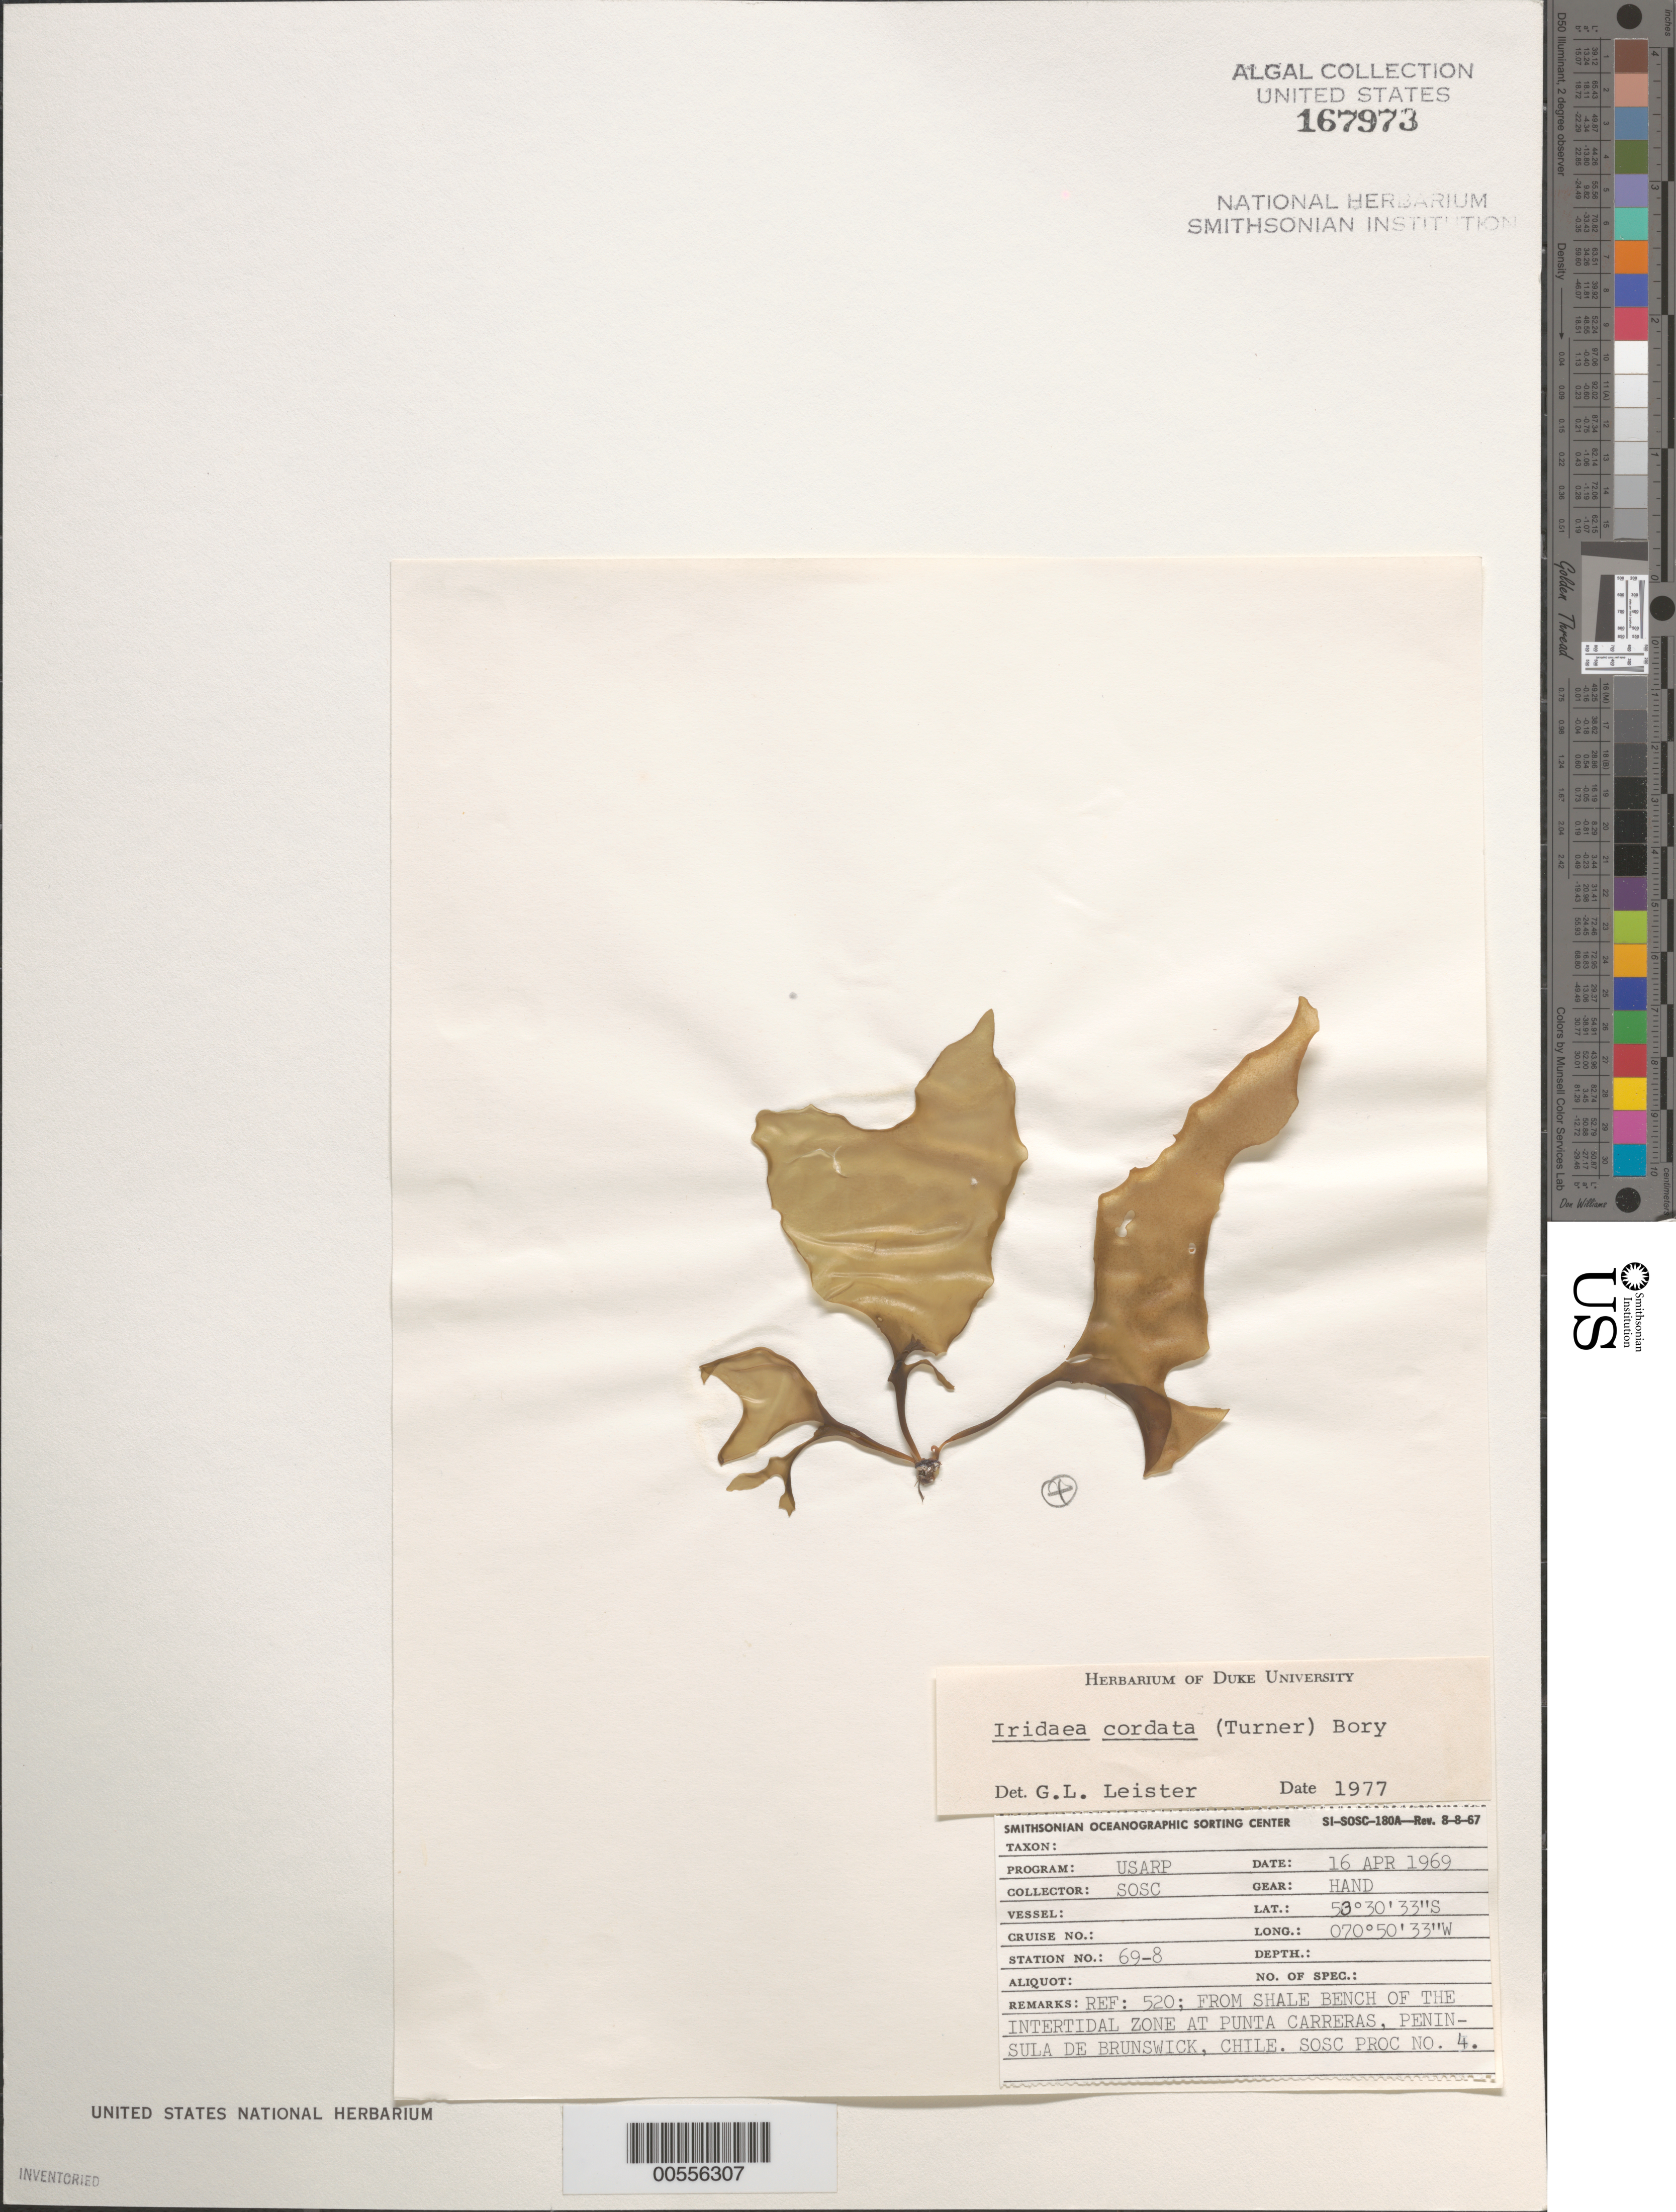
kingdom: Plantae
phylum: Rhodophyta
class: Florideophyceae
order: Gigartinales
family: Gigartinaceae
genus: Iridaea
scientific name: Iridaea cordata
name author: (Turner) Bory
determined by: Leister, G. L.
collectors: SOSC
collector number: Station 69-8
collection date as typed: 16 Apr 1969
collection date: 1969-04-16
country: Chile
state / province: Magallanes y de la Antártica Chilena (XII)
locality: Punta carreras, peninsula de brunswick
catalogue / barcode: US 167973